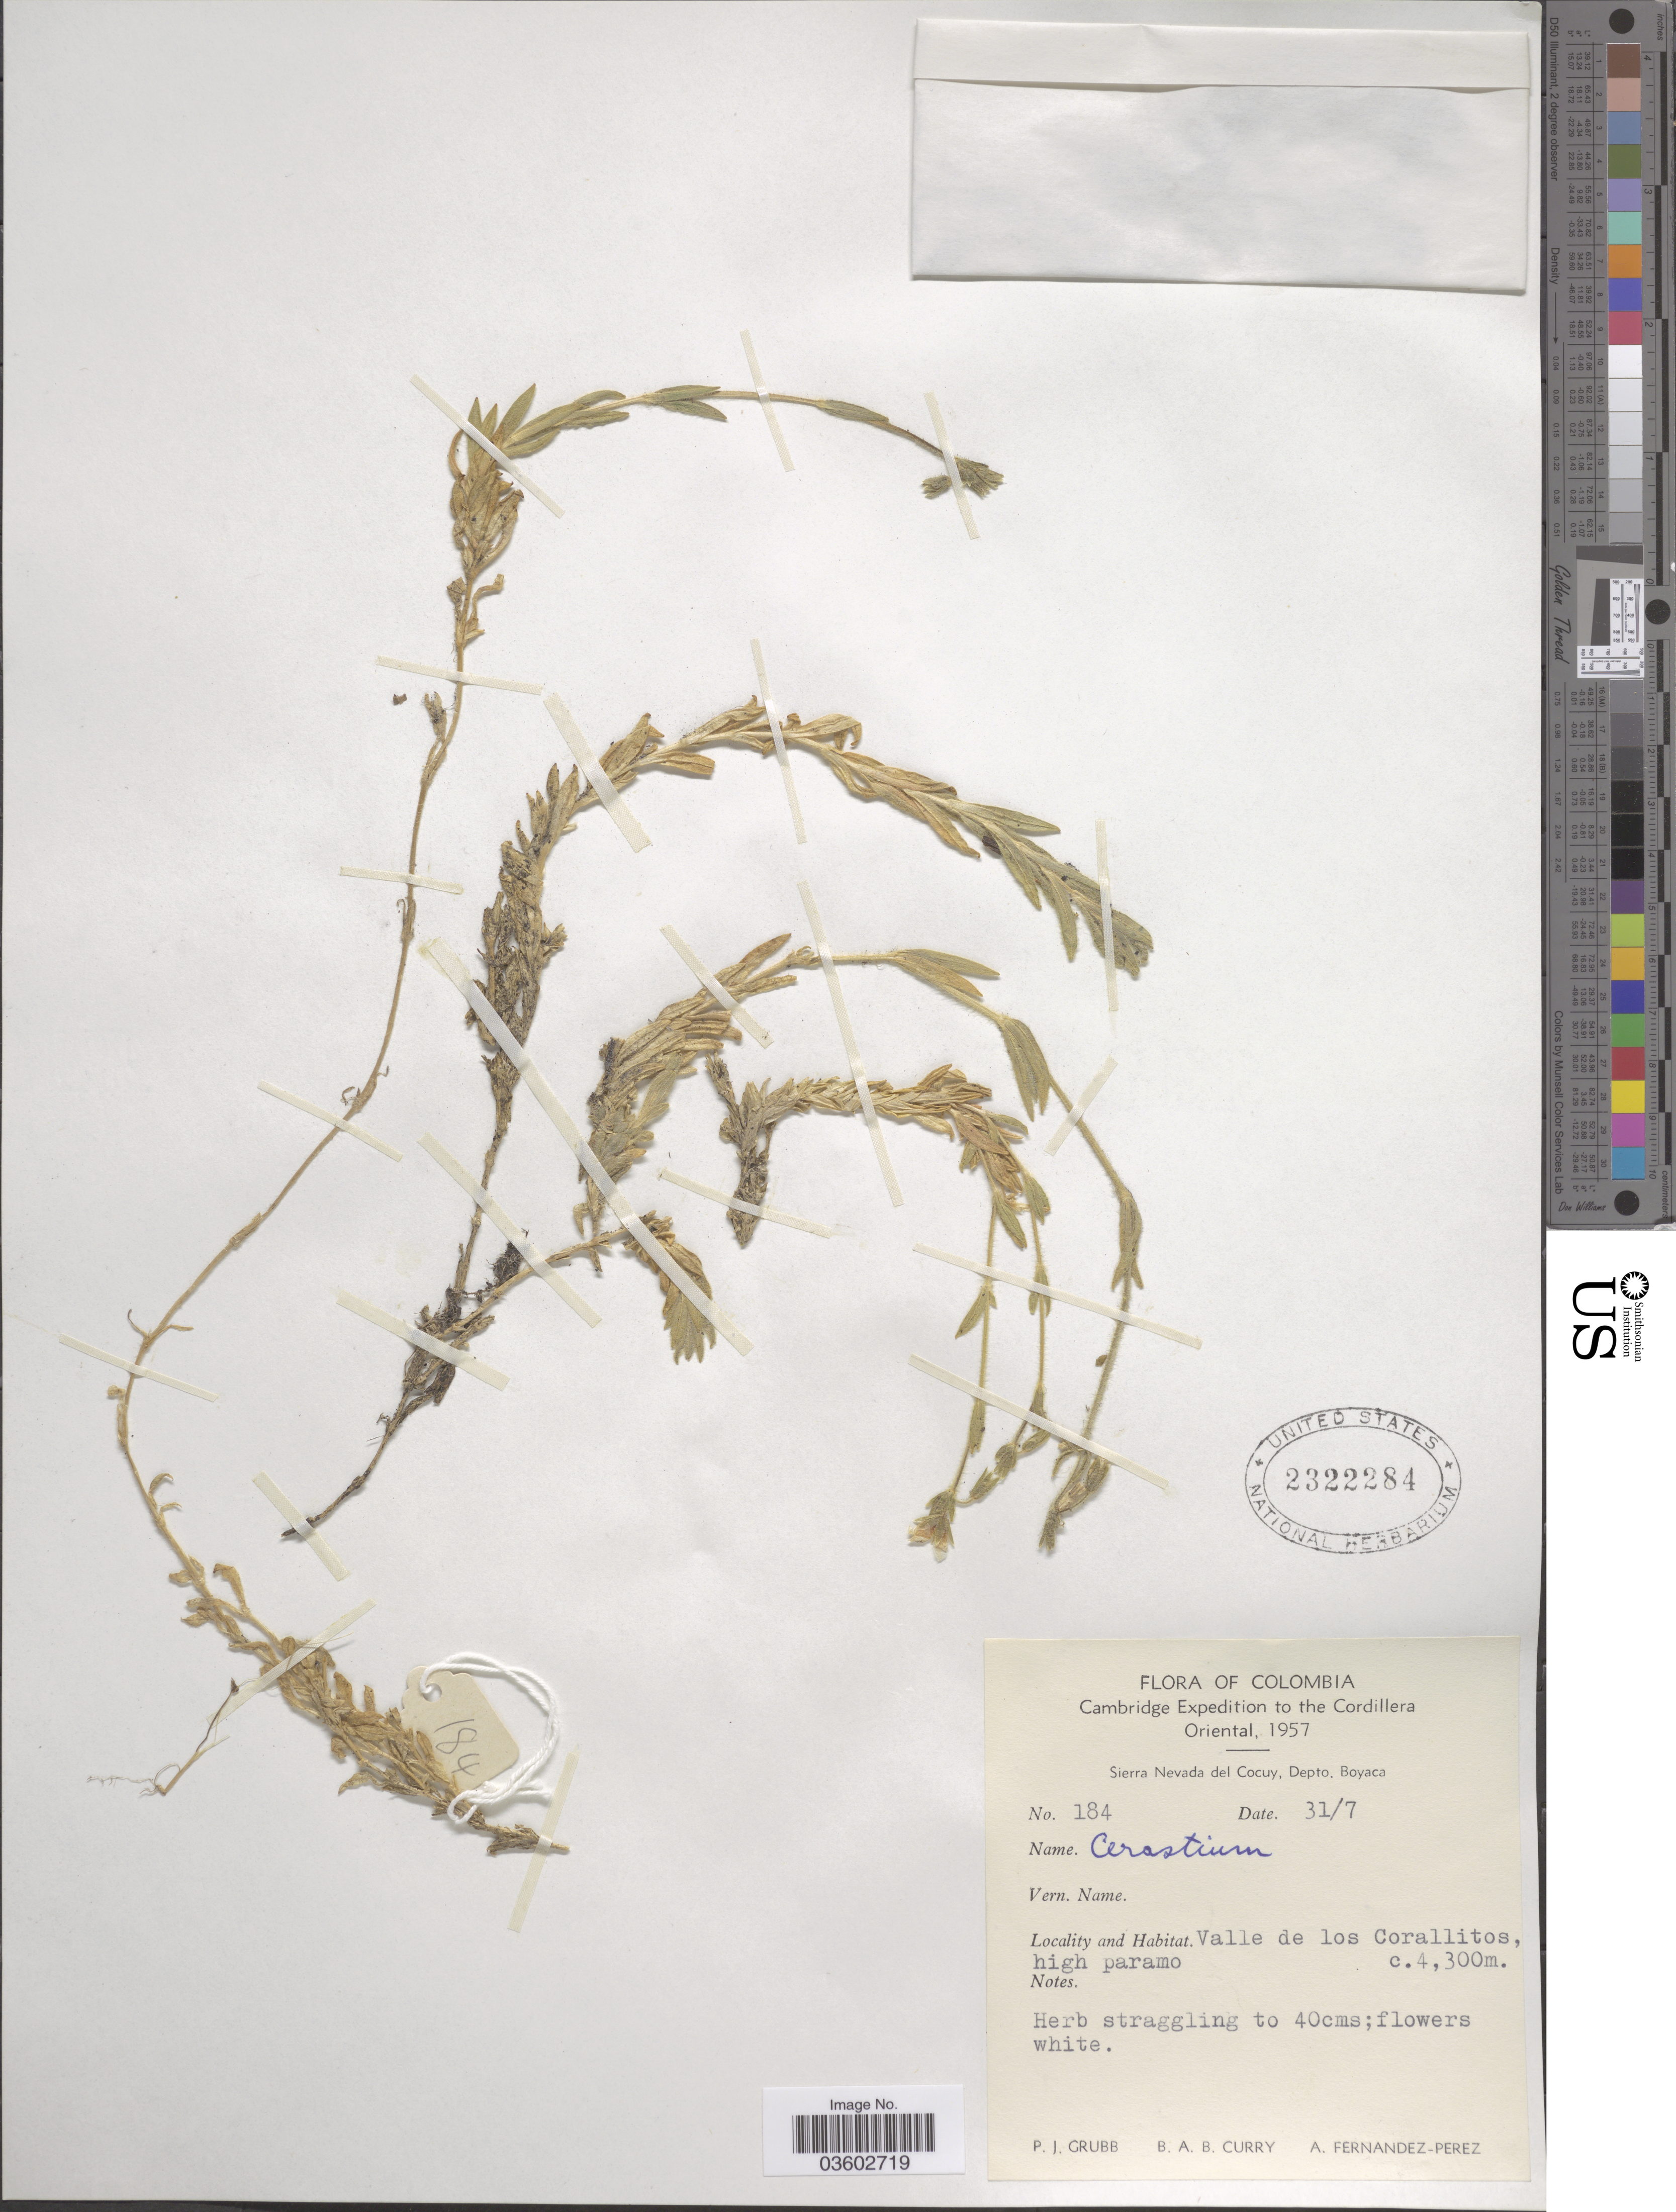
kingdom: Plantae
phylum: Tracheophyta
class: Magnoliopsida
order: Caryophyllales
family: Caryophyllaceae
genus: Cerastium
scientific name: Cerastium sp.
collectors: P. J. Grubb, B. A. B. Curry & A. Fernández-Pérez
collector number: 184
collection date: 1957-07-31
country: Colombia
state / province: Boyacá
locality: The Cordillera Oriental. Sierra Nevada del Cocuy, Depto. Boyaca. Valle de los Corallitos.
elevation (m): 4300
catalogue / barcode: US 2322284